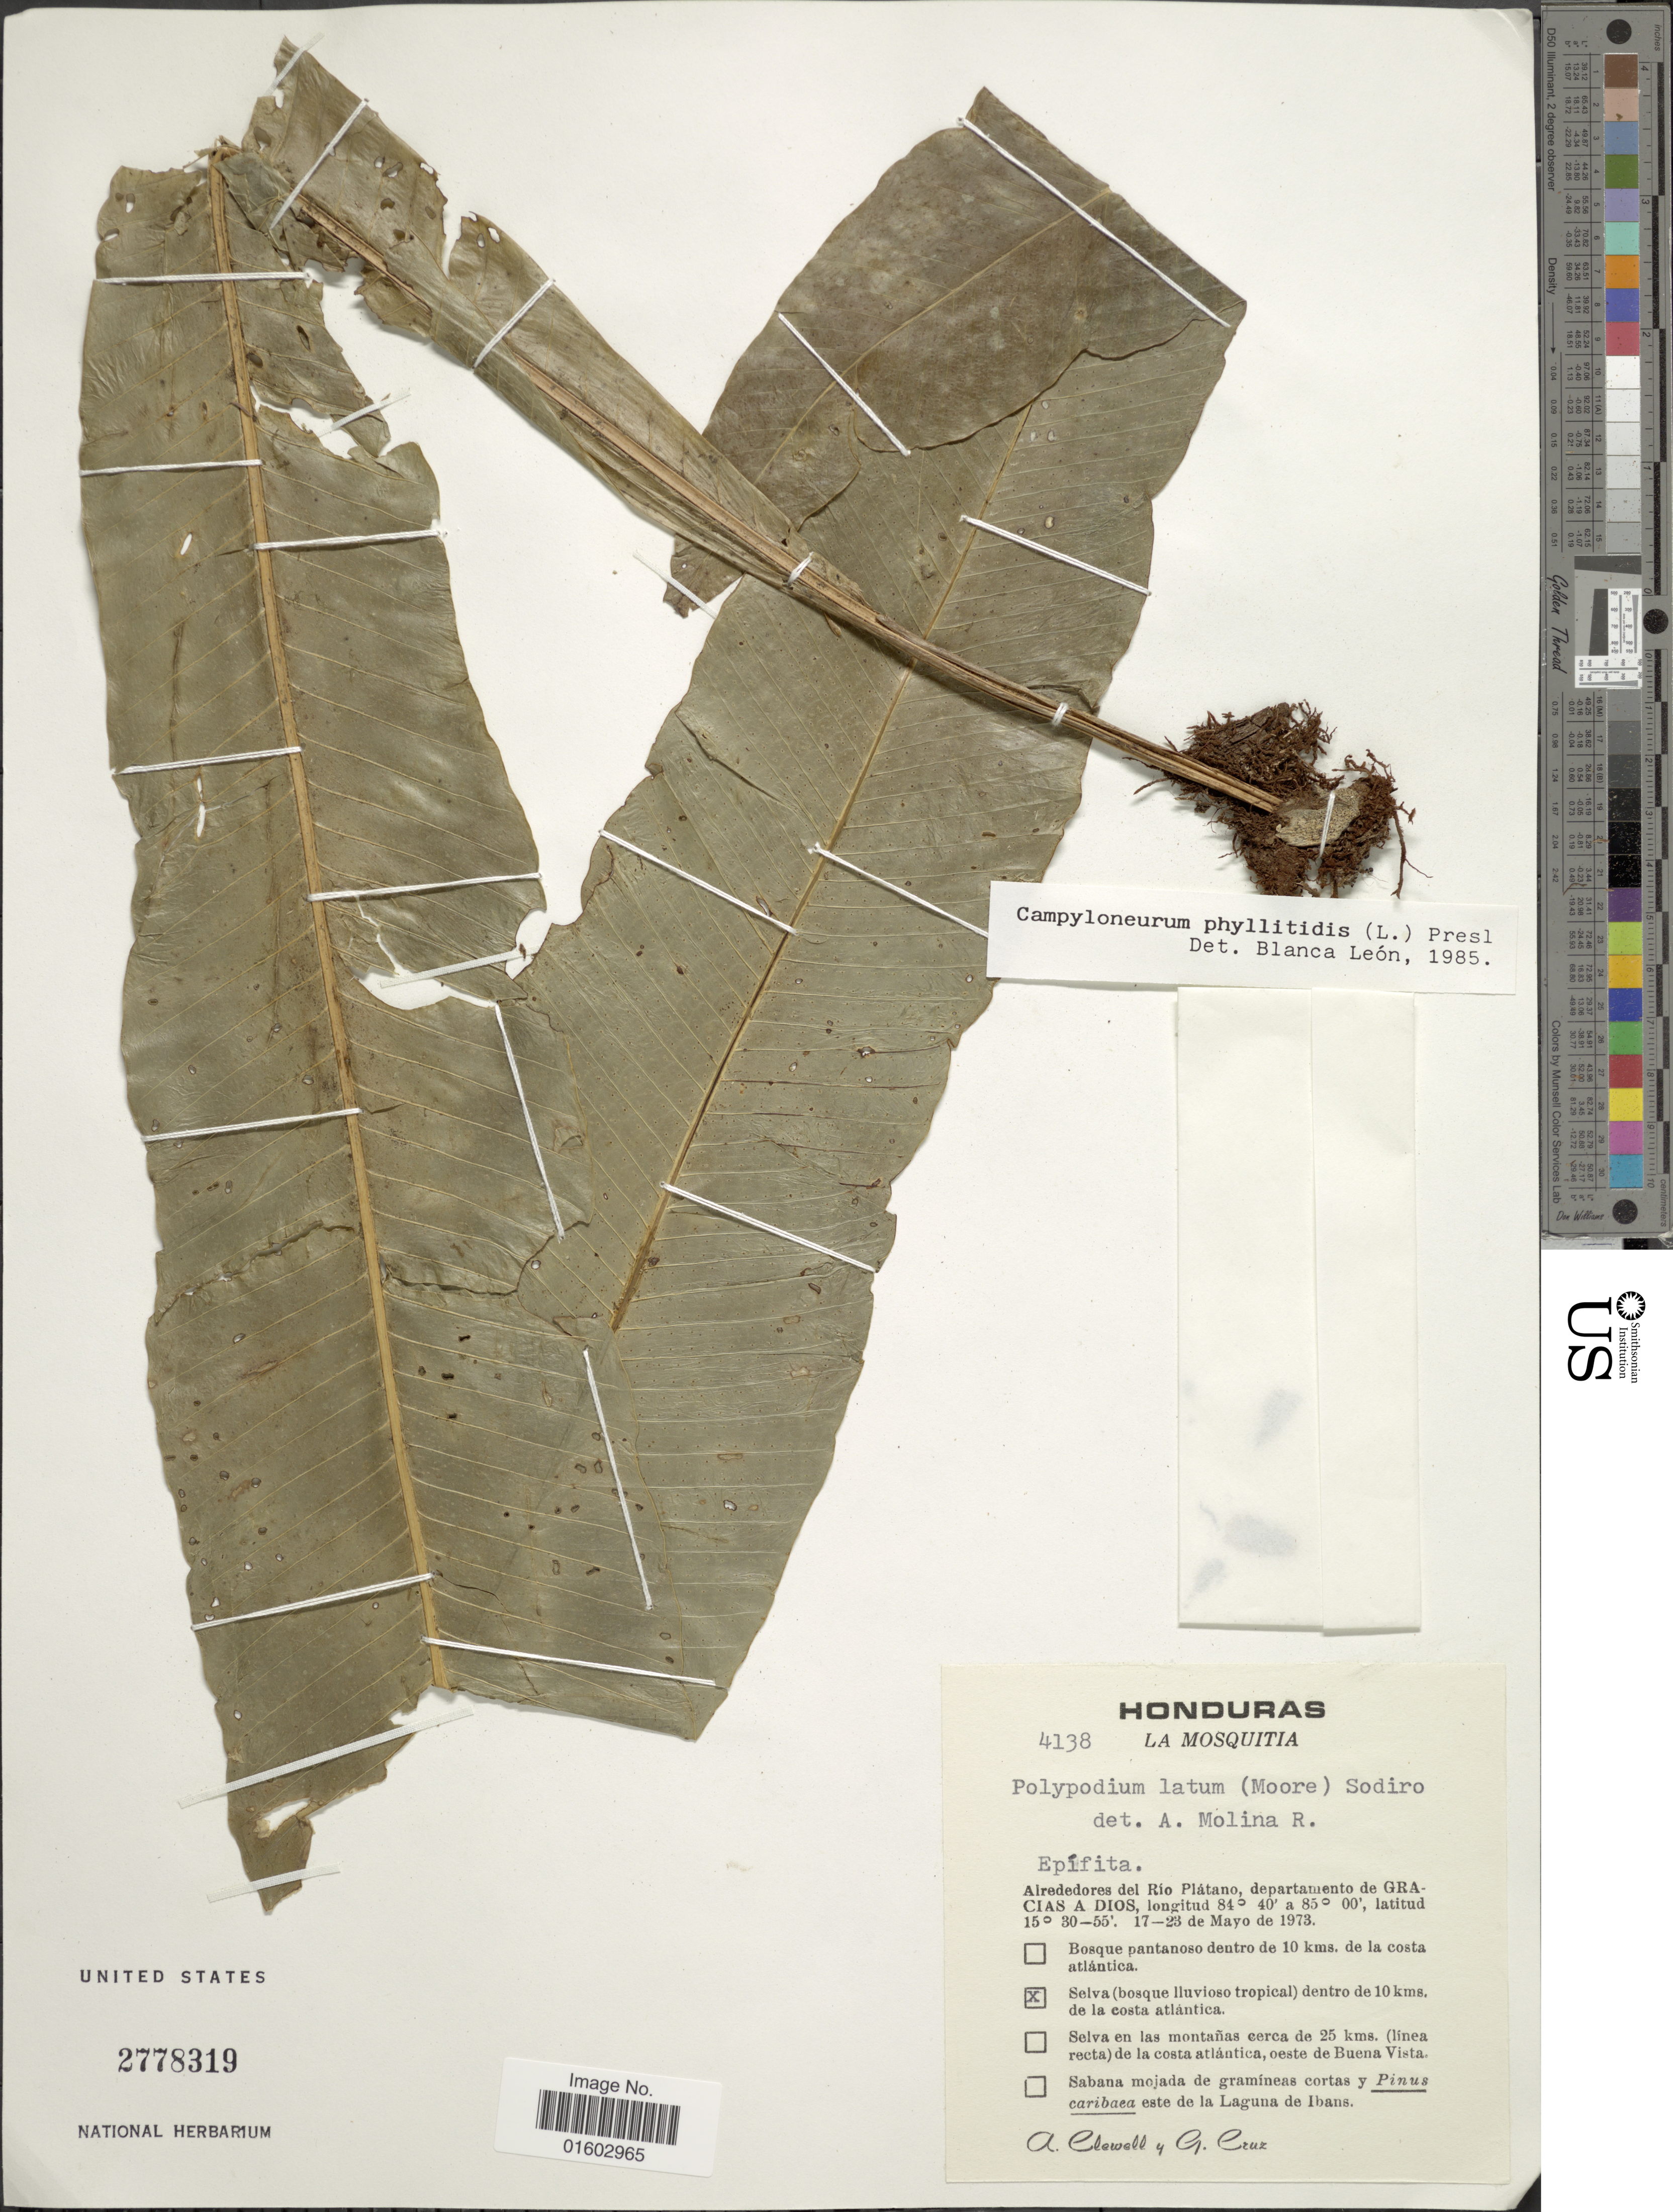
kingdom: Plantae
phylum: Tracheophyta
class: Polypodiopsida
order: Polypodiales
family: Polypodiaceae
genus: Campyloneurum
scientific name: Campyloneurum latum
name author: T. Moore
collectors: A. Clewell & G. Cruz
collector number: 4138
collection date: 1973-05-17/1973-05-23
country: Honduras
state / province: Gracias de Dios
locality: La Mosquito. Alrededrores del Rio Platano, departamento de Gracias a Dios. Selva (bosque Iluvioso tropical) dentro de 10 kms de la costa atlantica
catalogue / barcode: US 2778319